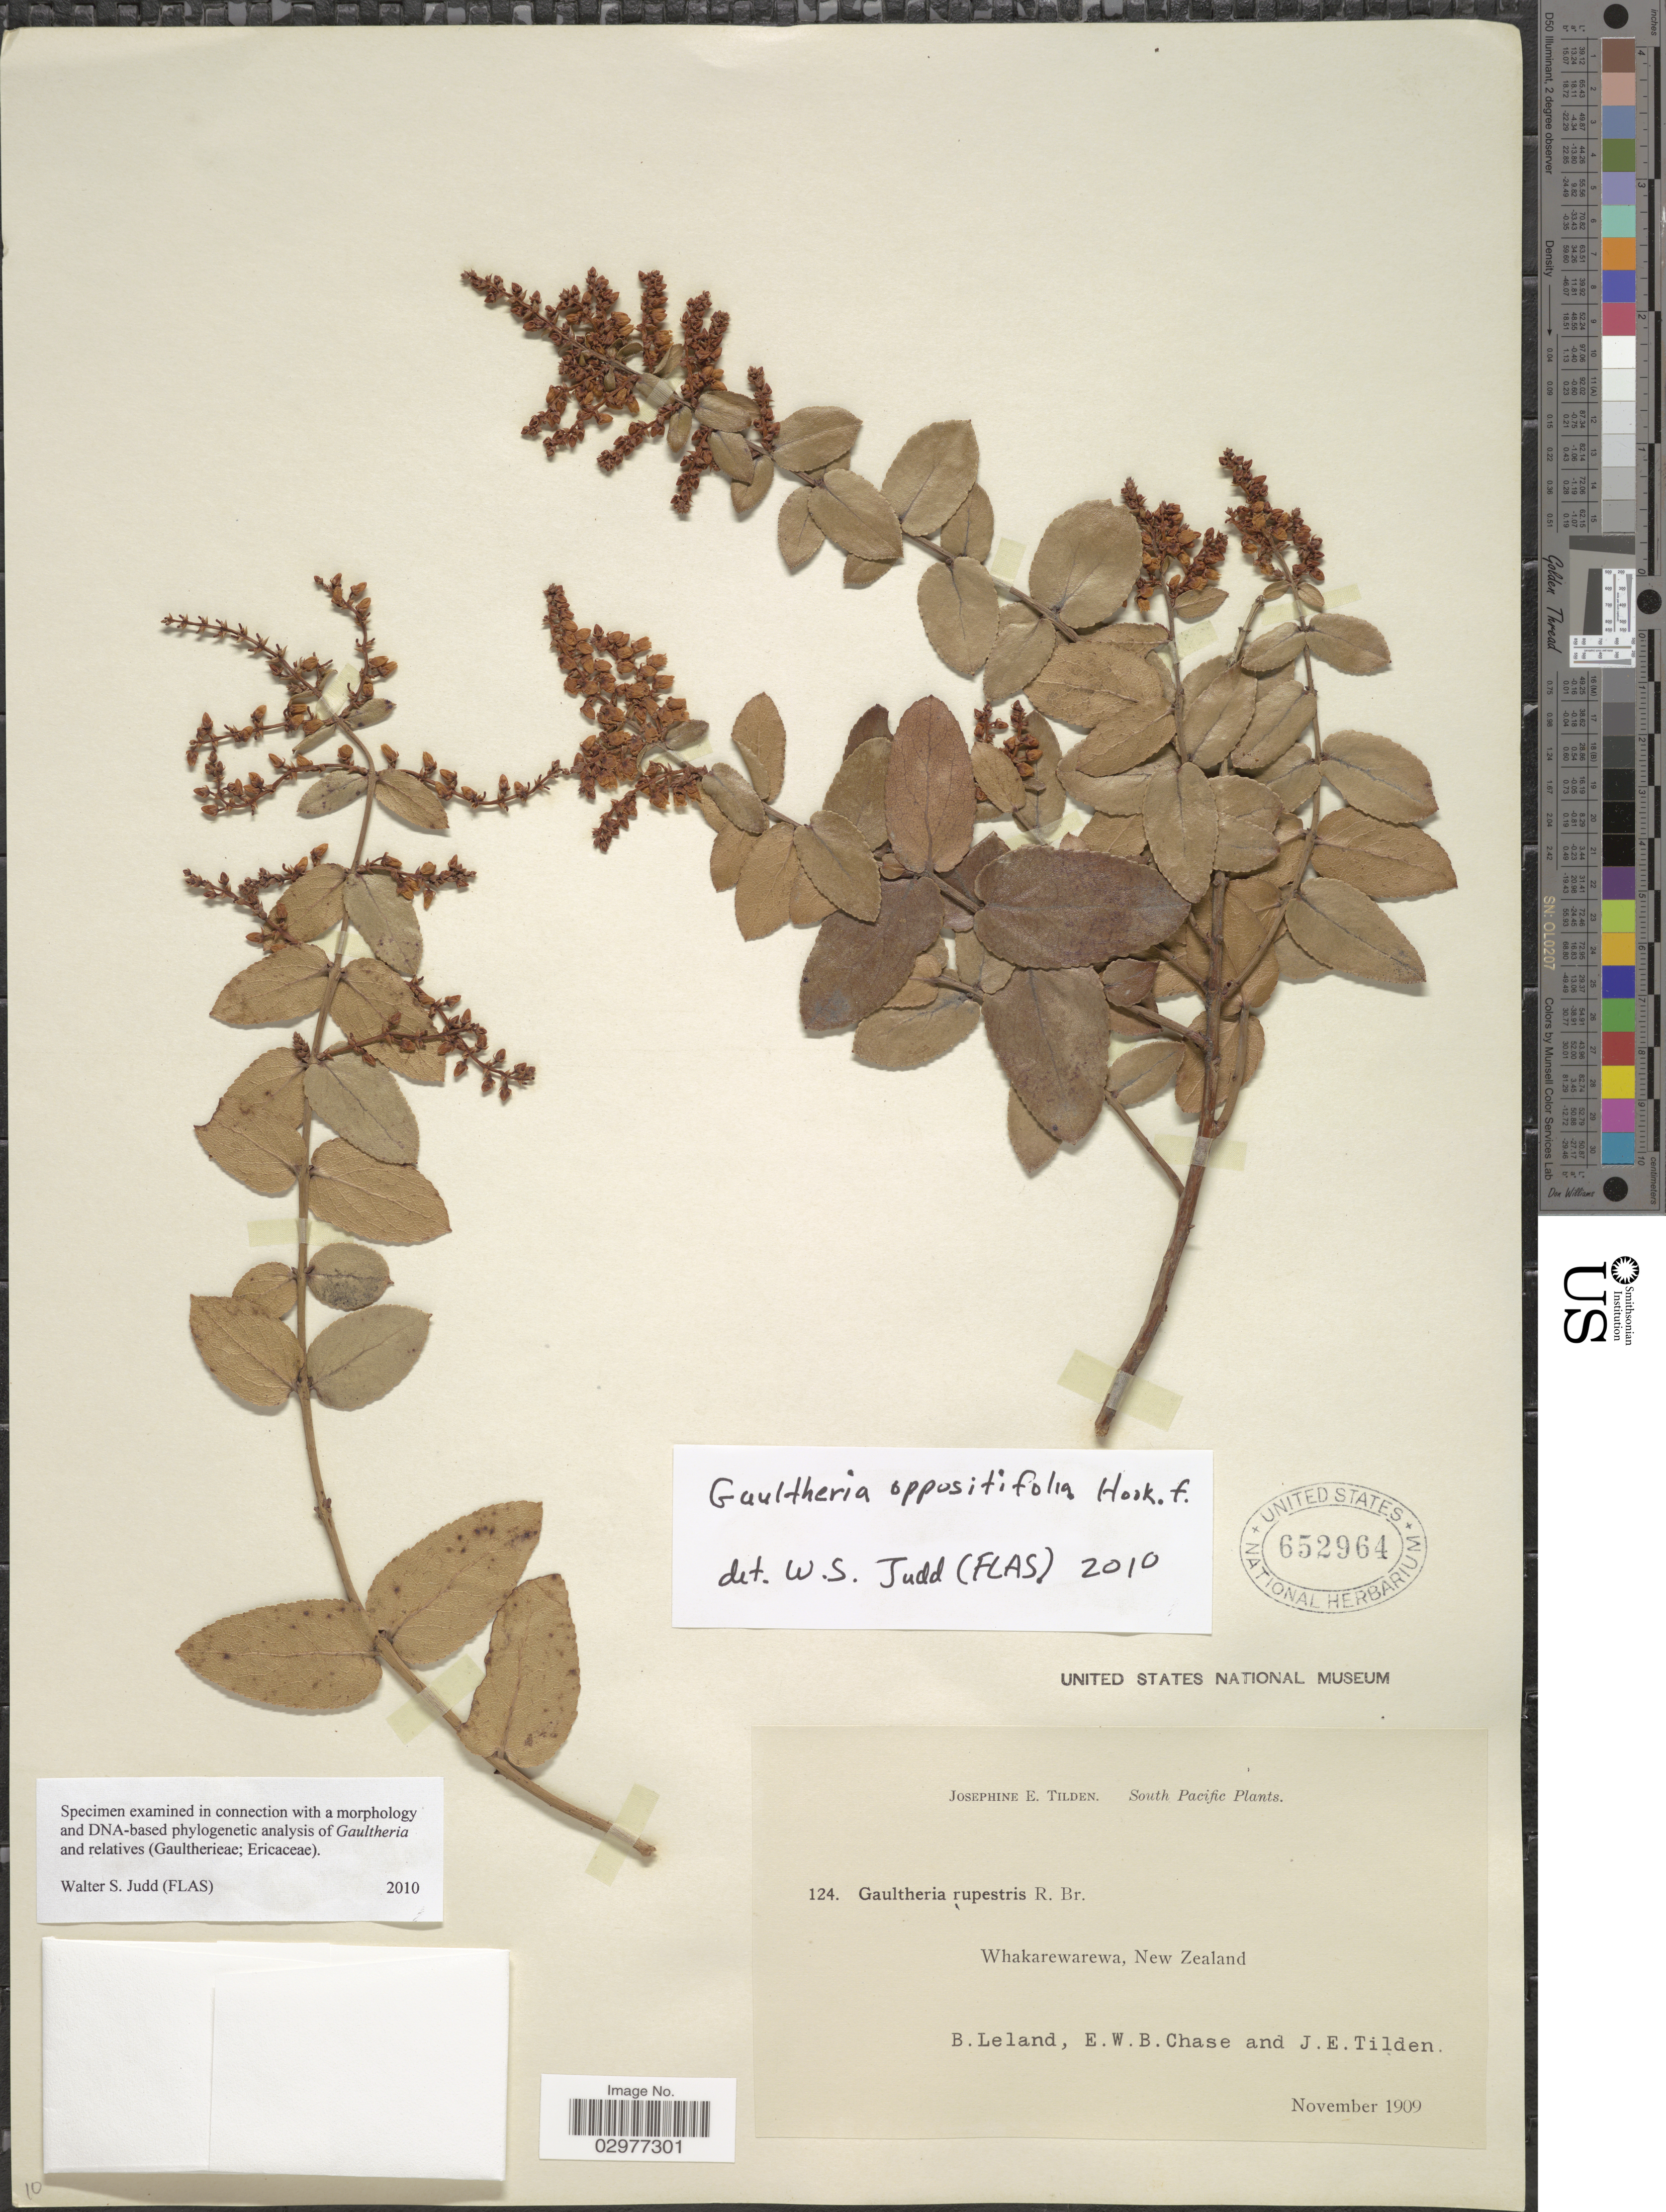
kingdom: Plantae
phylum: Tracheophyta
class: Magnoliopsida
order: Ericales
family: Ericaceae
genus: Gaultheria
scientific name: Gaultheria oppositifolia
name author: Hook. f.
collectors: B. Leland, E. W. Chase & J. E. Tilden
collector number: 124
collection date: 1909-11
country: New Zealand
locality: South Pacific. Whkarewarewa.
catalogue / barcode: US 652964